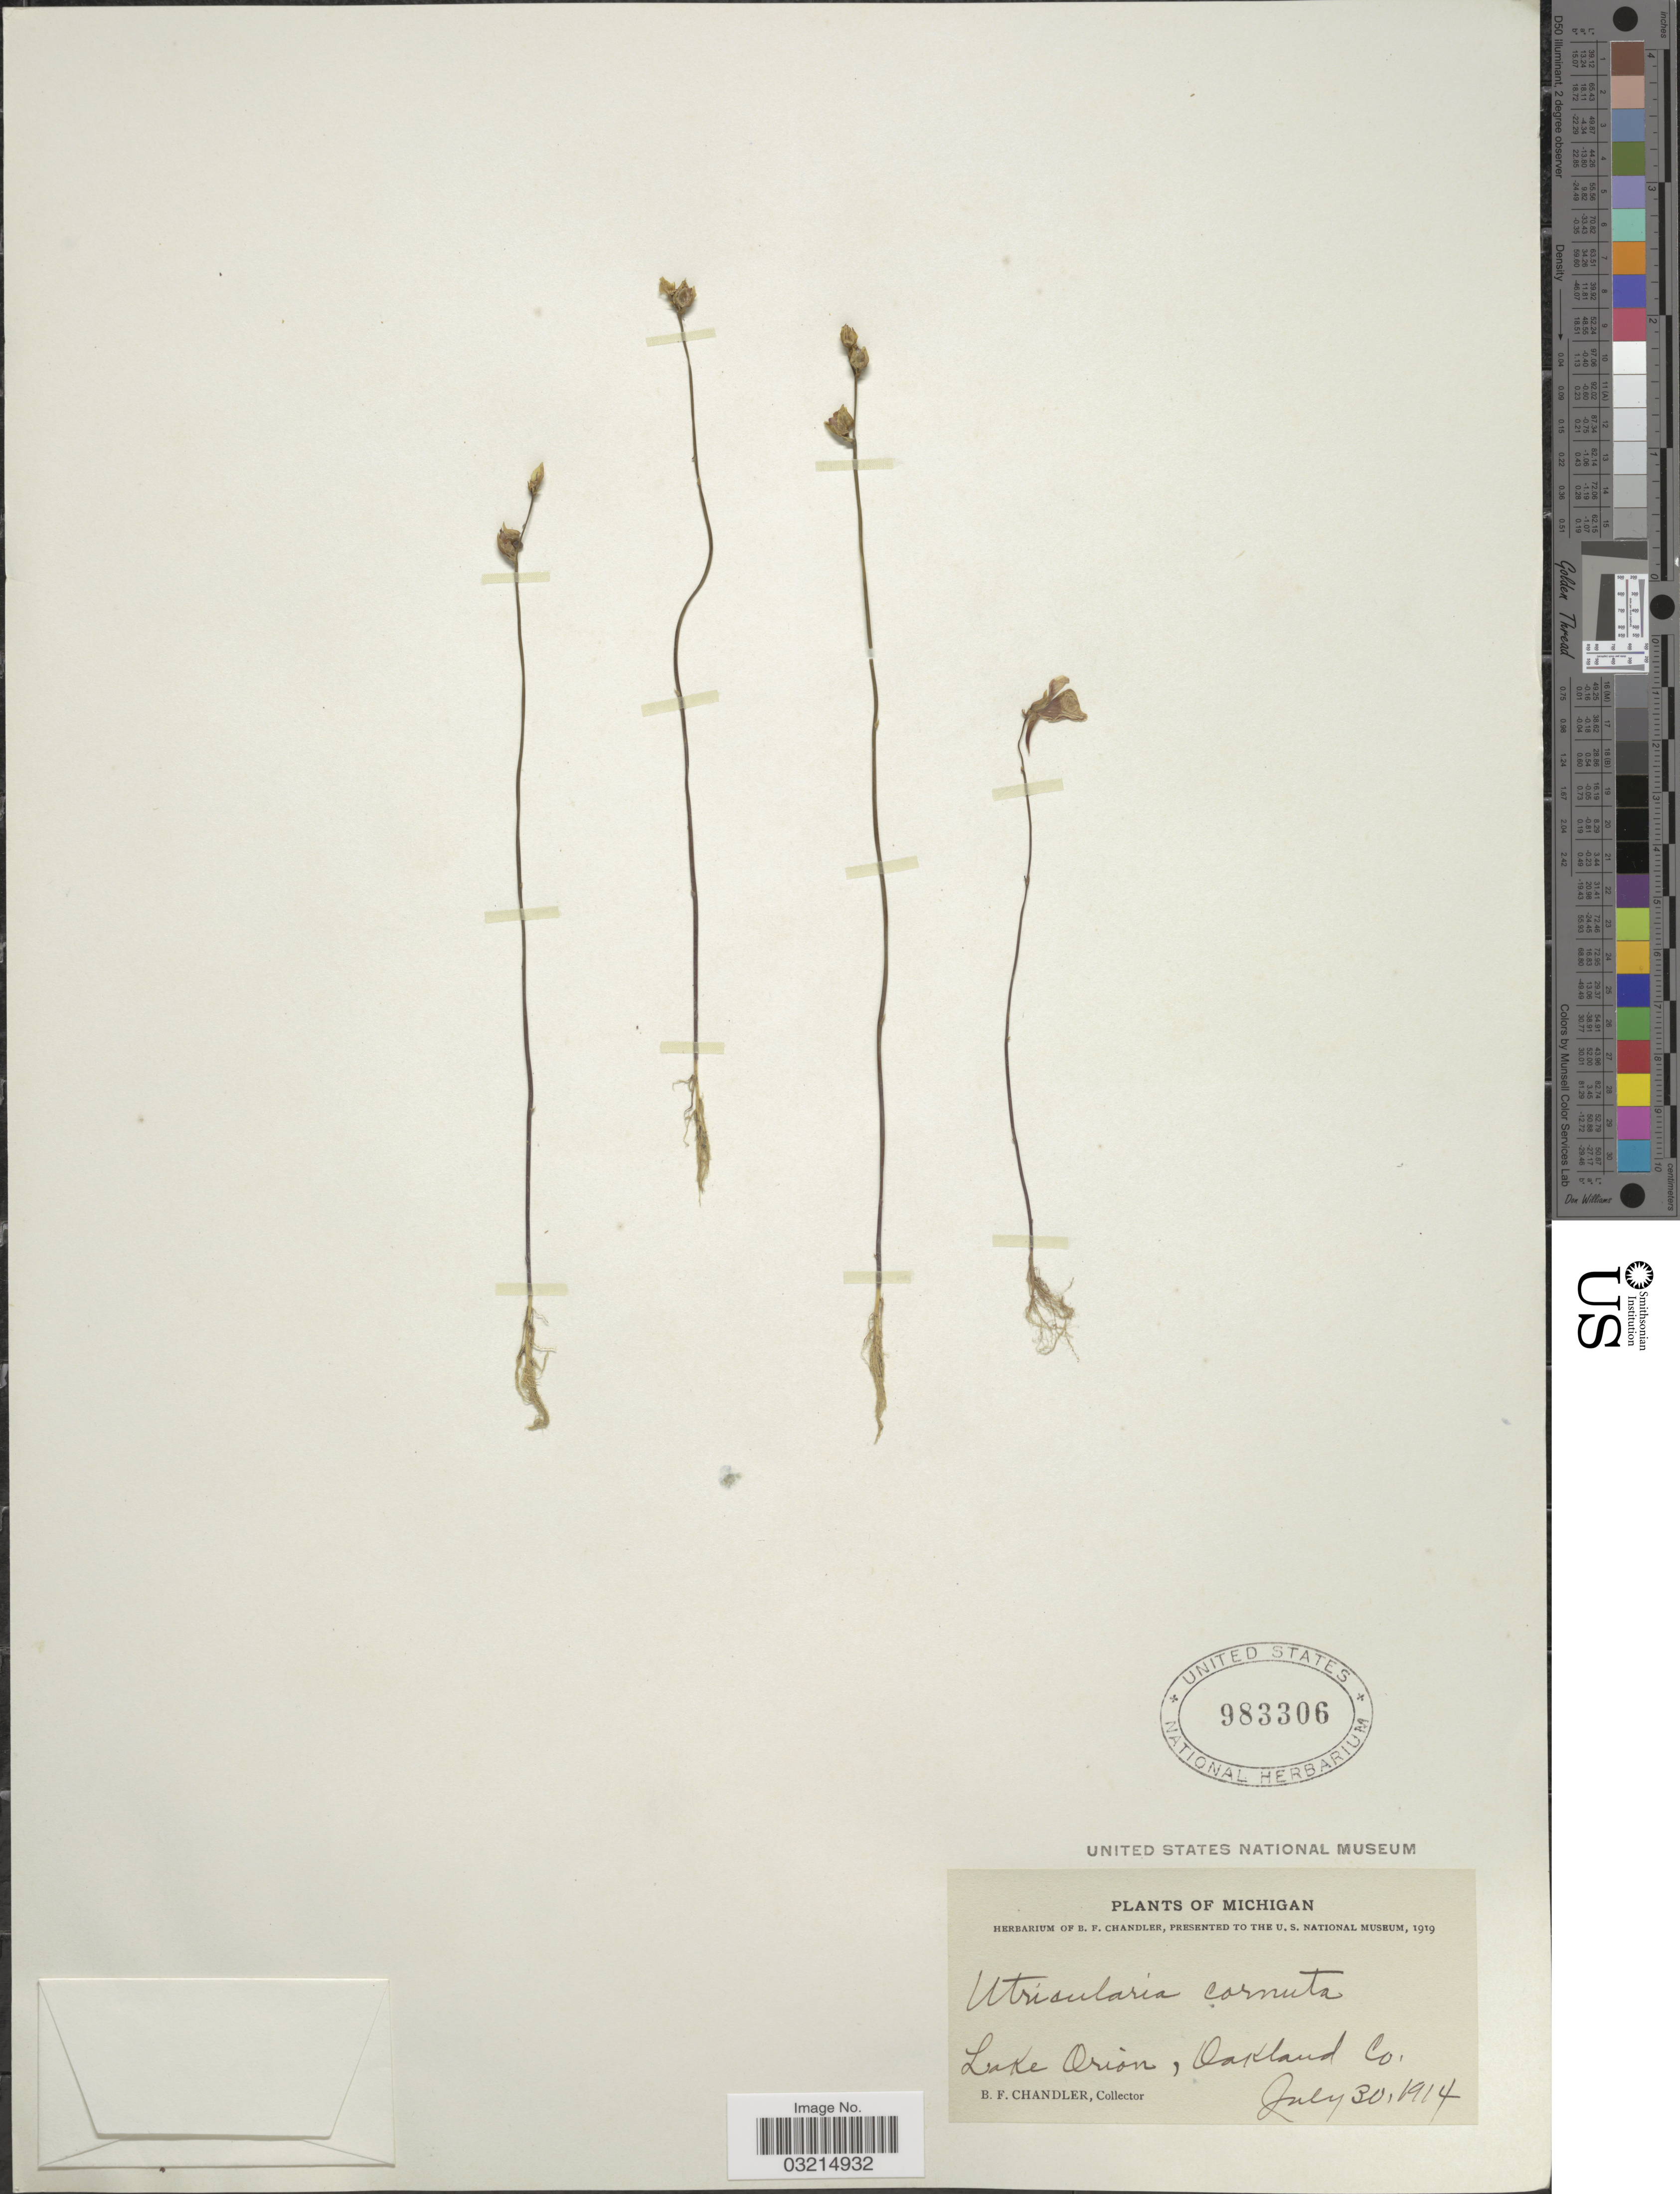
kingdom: Plantae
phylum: Tracheophyta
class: Magnoliopsida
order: Lamiales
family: Lentibulariaceae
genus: Utricularia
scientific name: Utricularia cornuta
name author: Michx.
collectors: B. F. Chandler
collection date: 1914-07-30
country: United States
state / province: Michigan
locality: Lake Orion, Oakland Co.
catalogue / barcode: US 983306